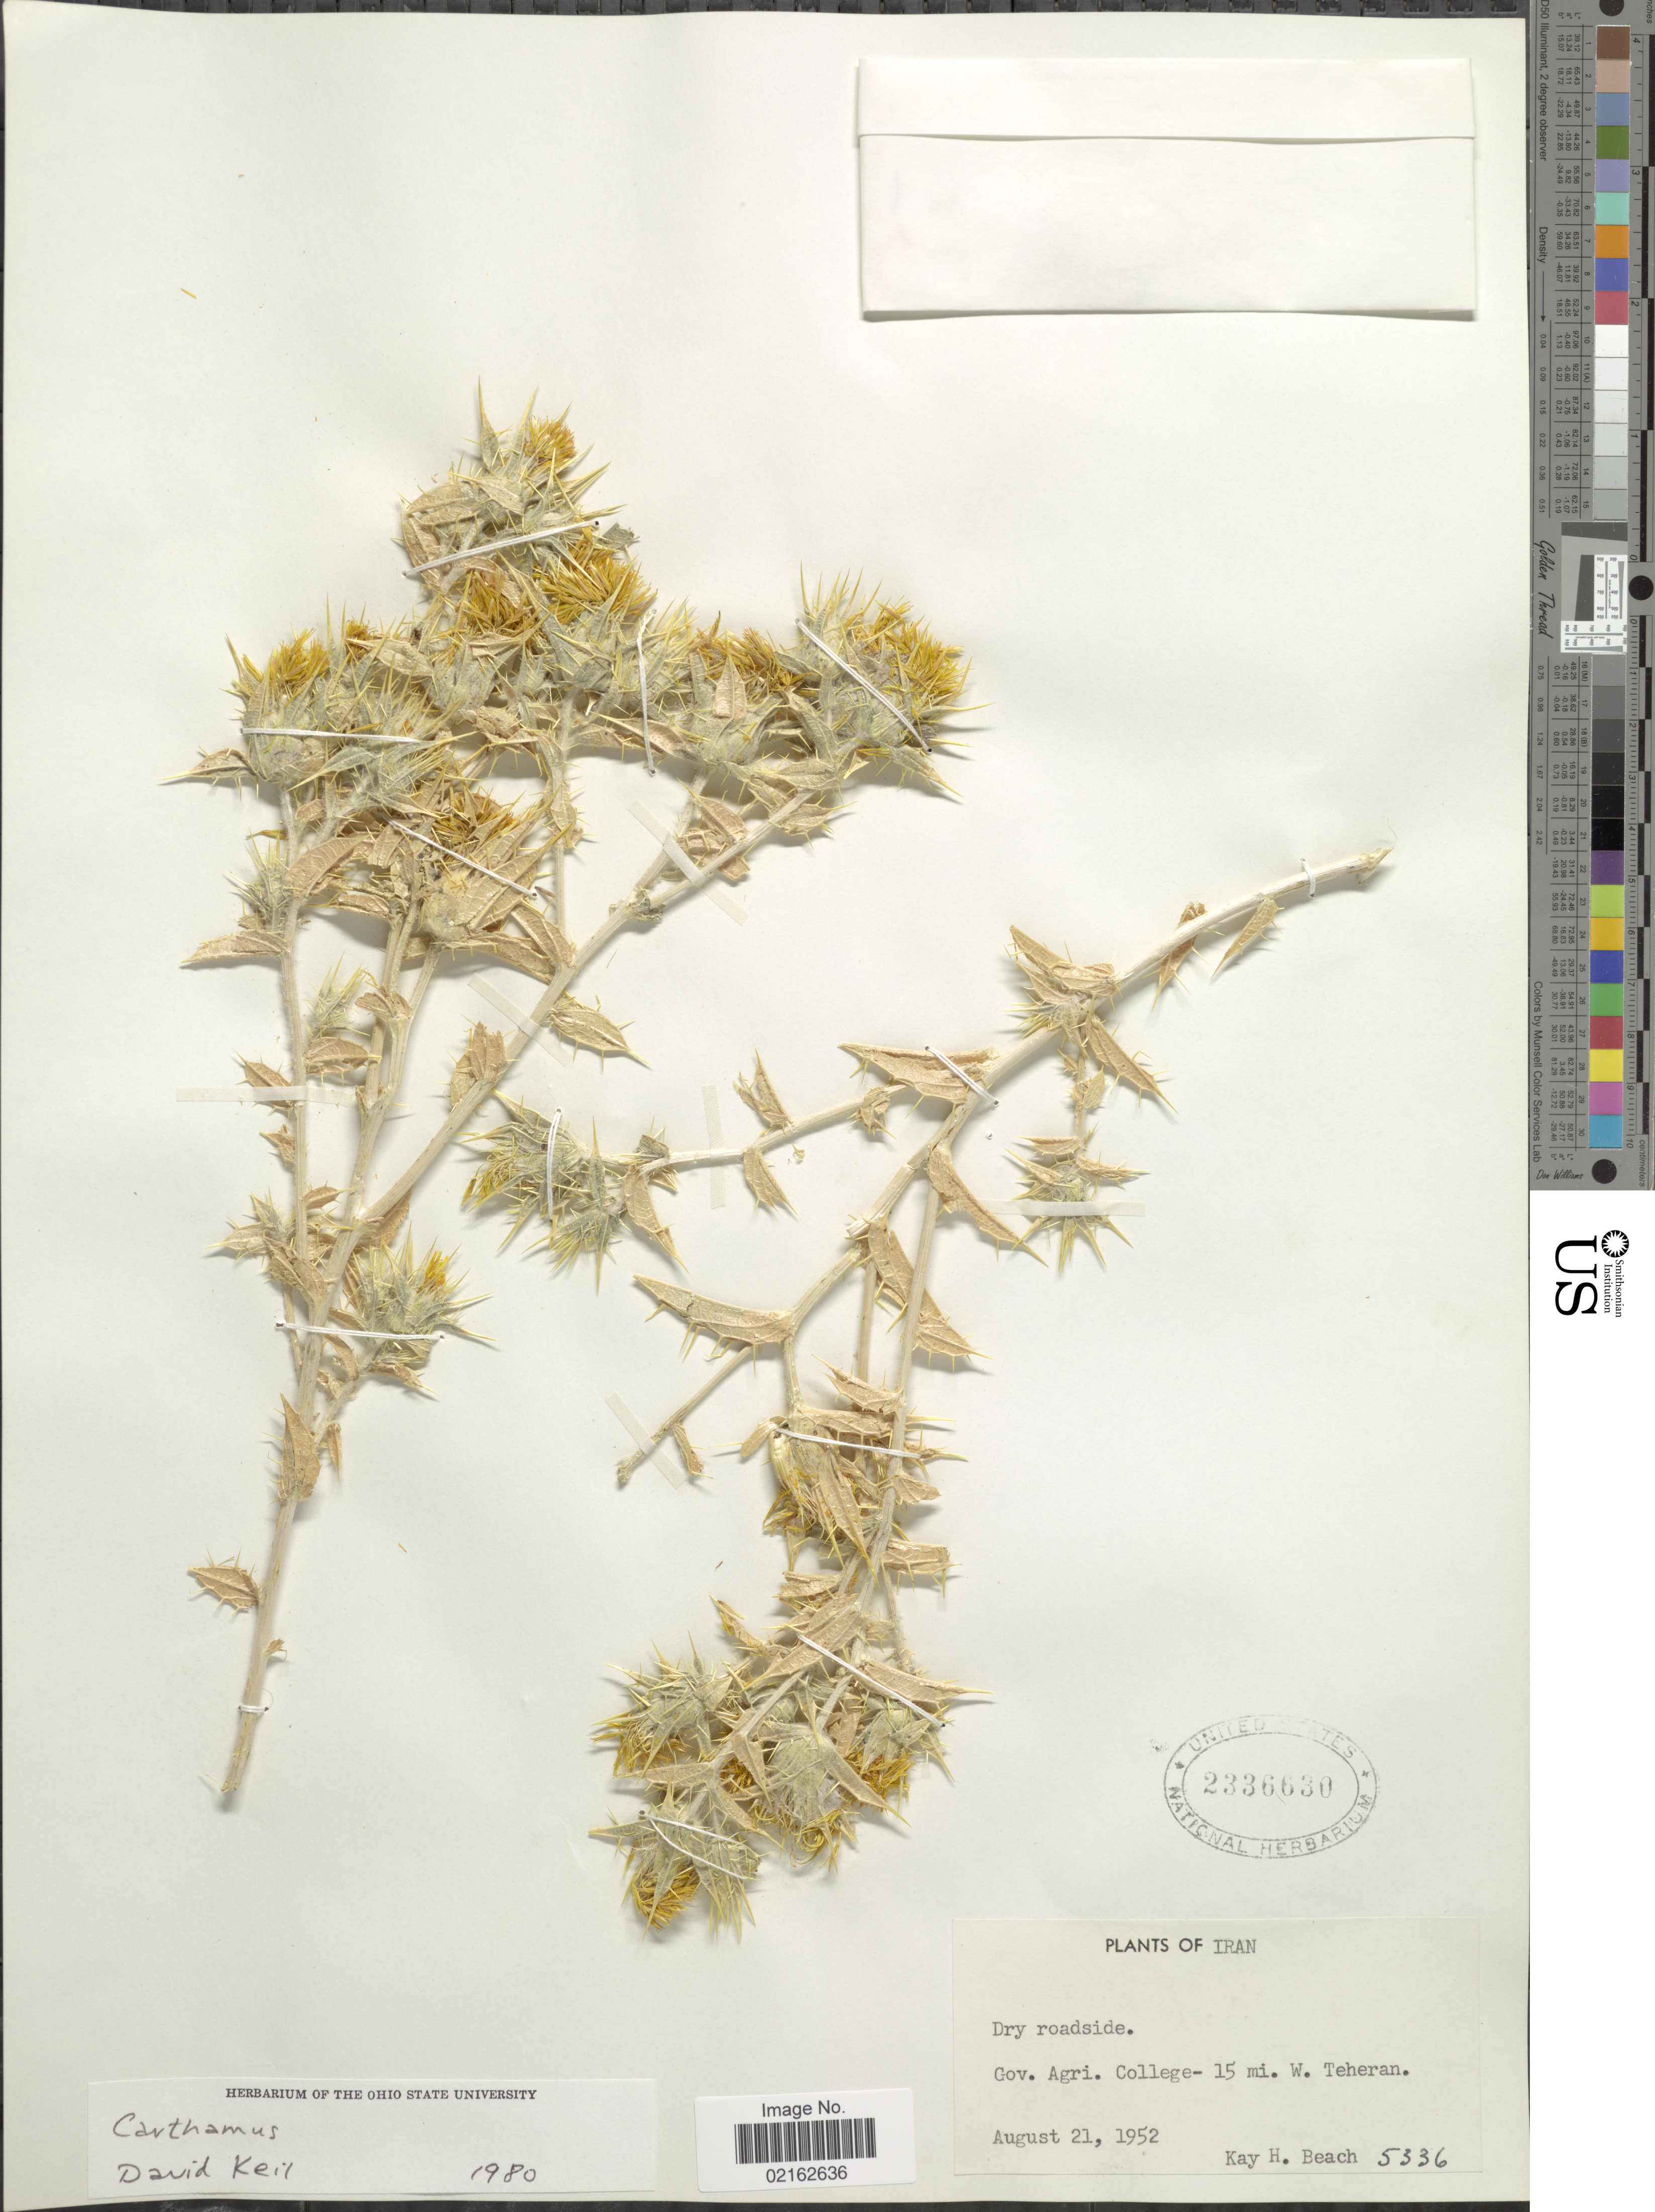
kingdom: Plantae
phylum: Tracheophyta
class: Magnoliopsida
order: Asterales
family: Asteraceae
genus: Carthamus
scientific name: Carthamus sp.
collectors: K. H. Beach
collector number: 5336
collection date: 1952-08-21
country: Iran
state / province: Tehran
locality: Gov. Agri. College 15 mi W Teheran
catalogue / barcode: US 2336630